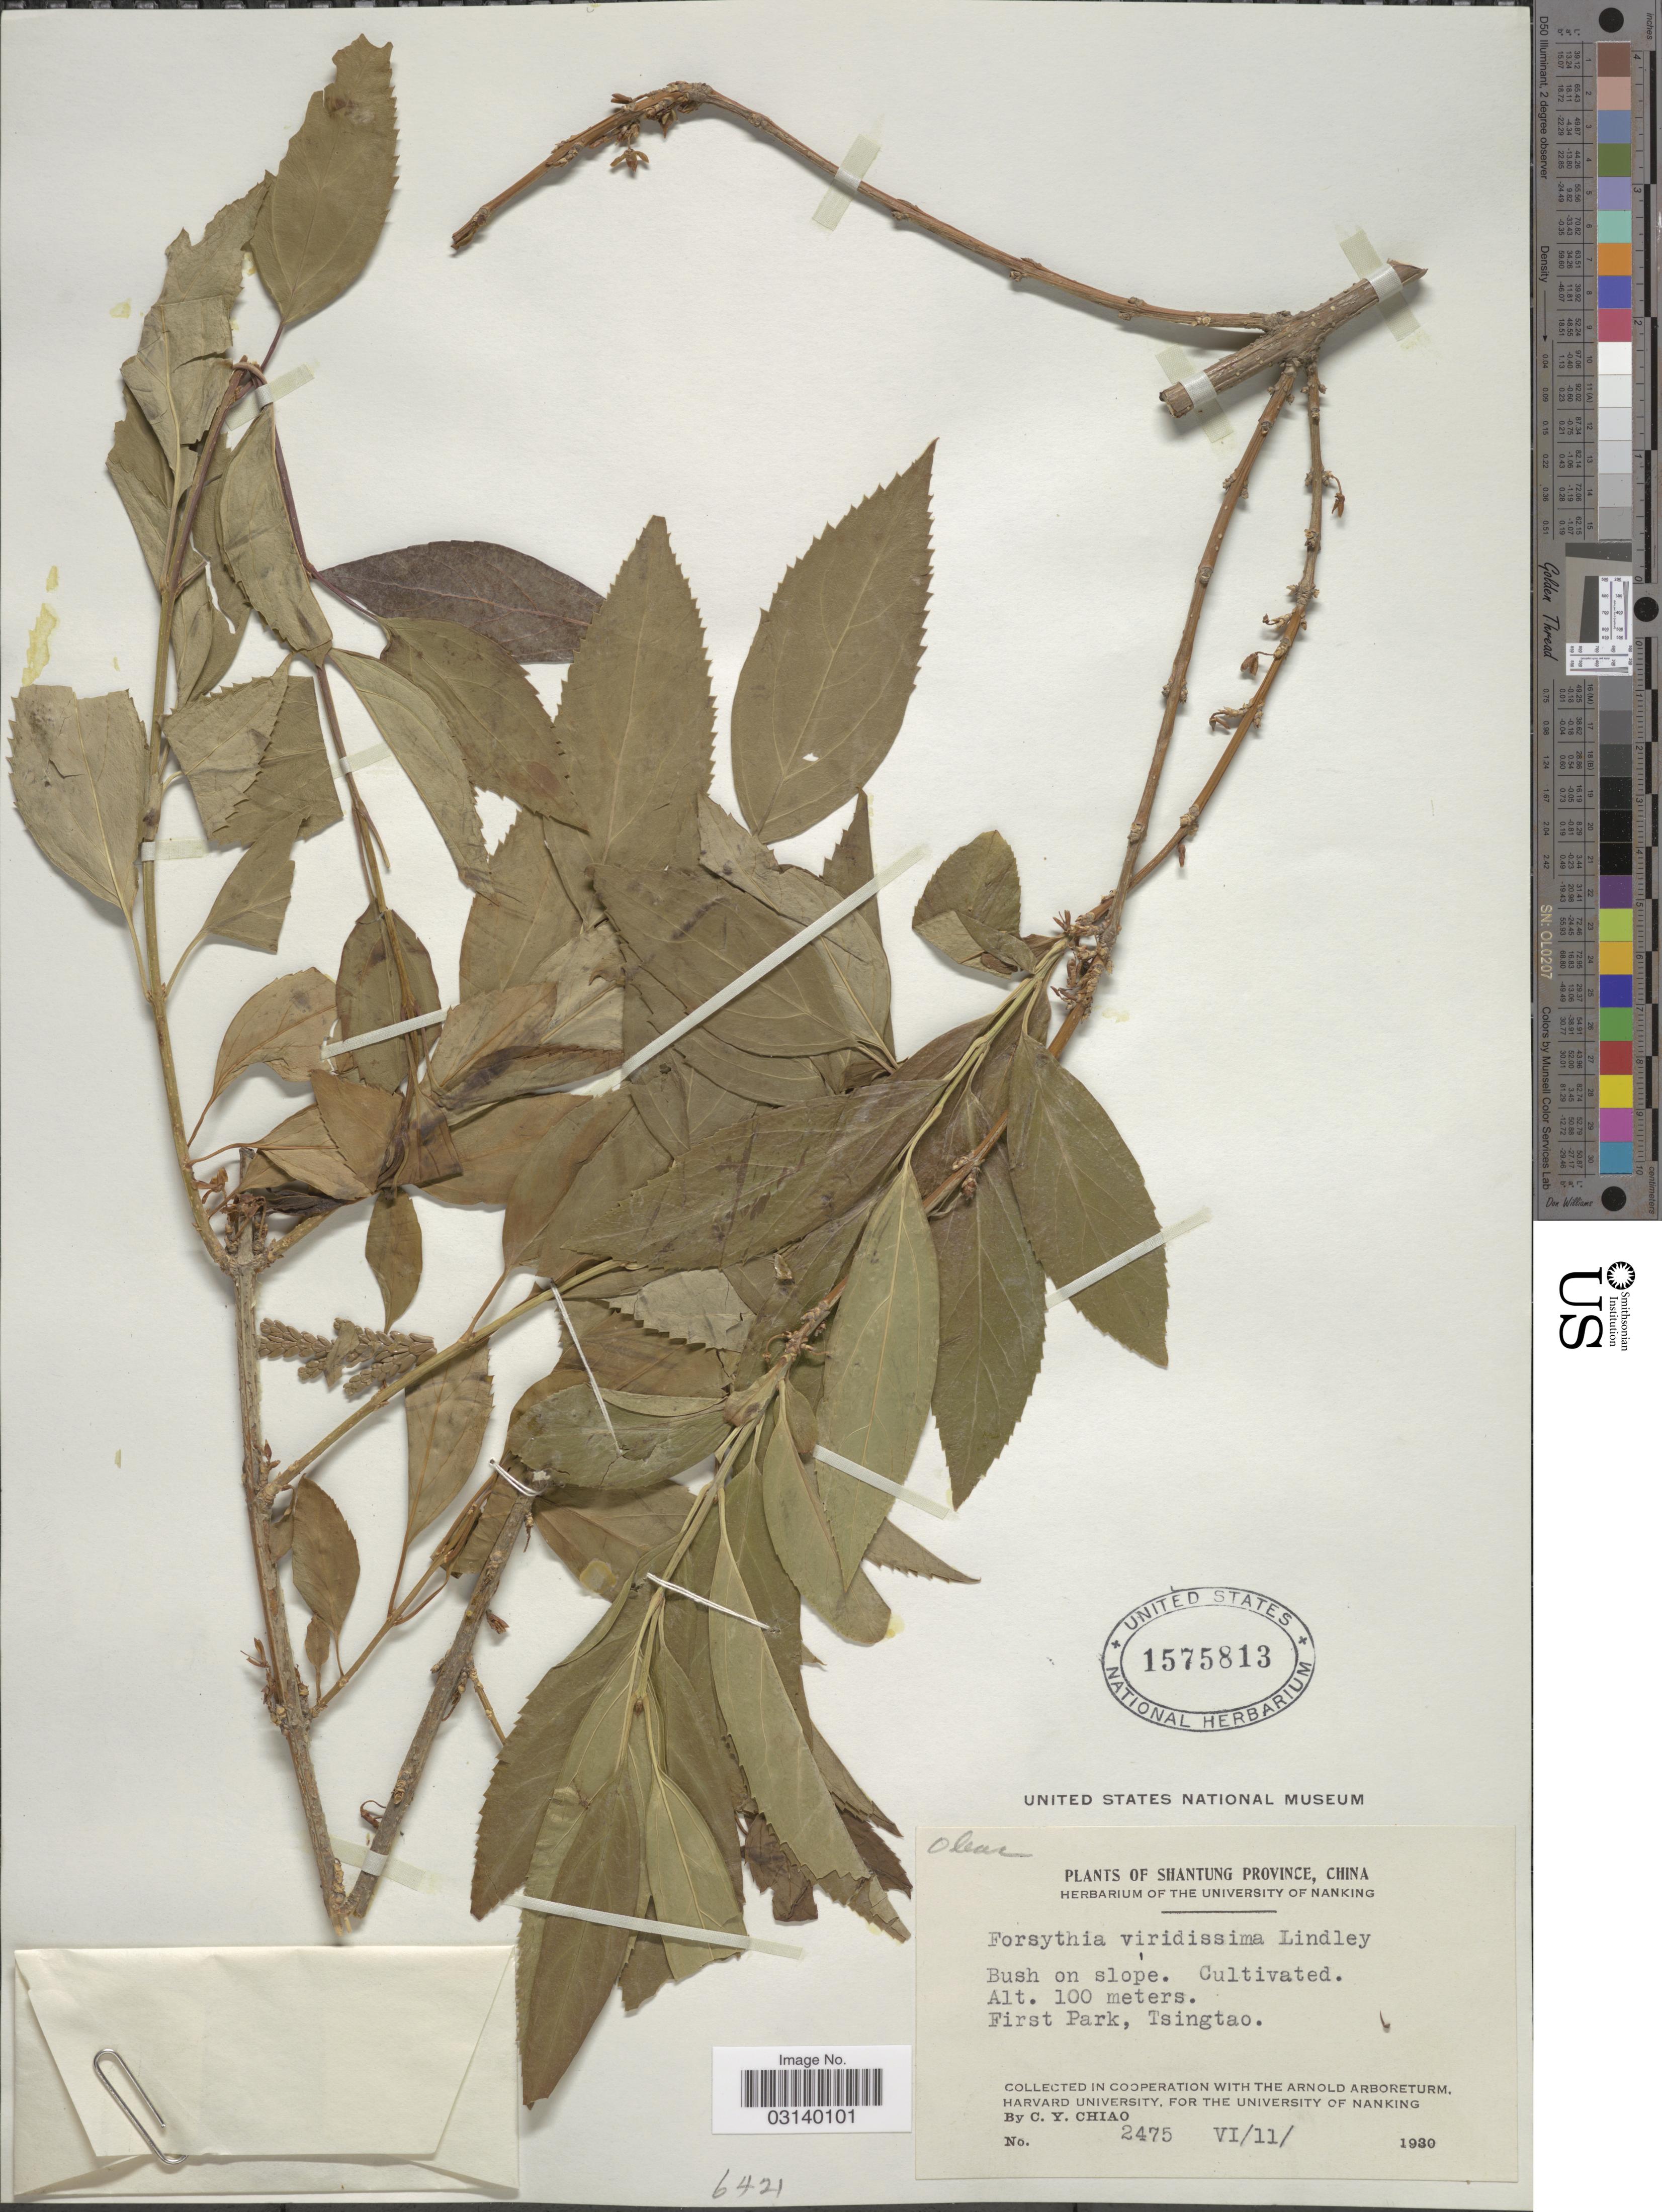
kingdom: Plantae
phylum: Tracheophyta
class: Magnoliopsida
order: Lamiales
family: Oleaceae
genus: Forsythia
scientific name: Forsythia viridissima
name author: Lindl.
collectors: C. Y. Chiao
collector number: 2475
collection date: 1930-06-11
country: China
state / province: Shandong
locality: Shantung Province. First Park, Tsingtao.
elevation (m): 100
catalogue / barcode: US 1575813